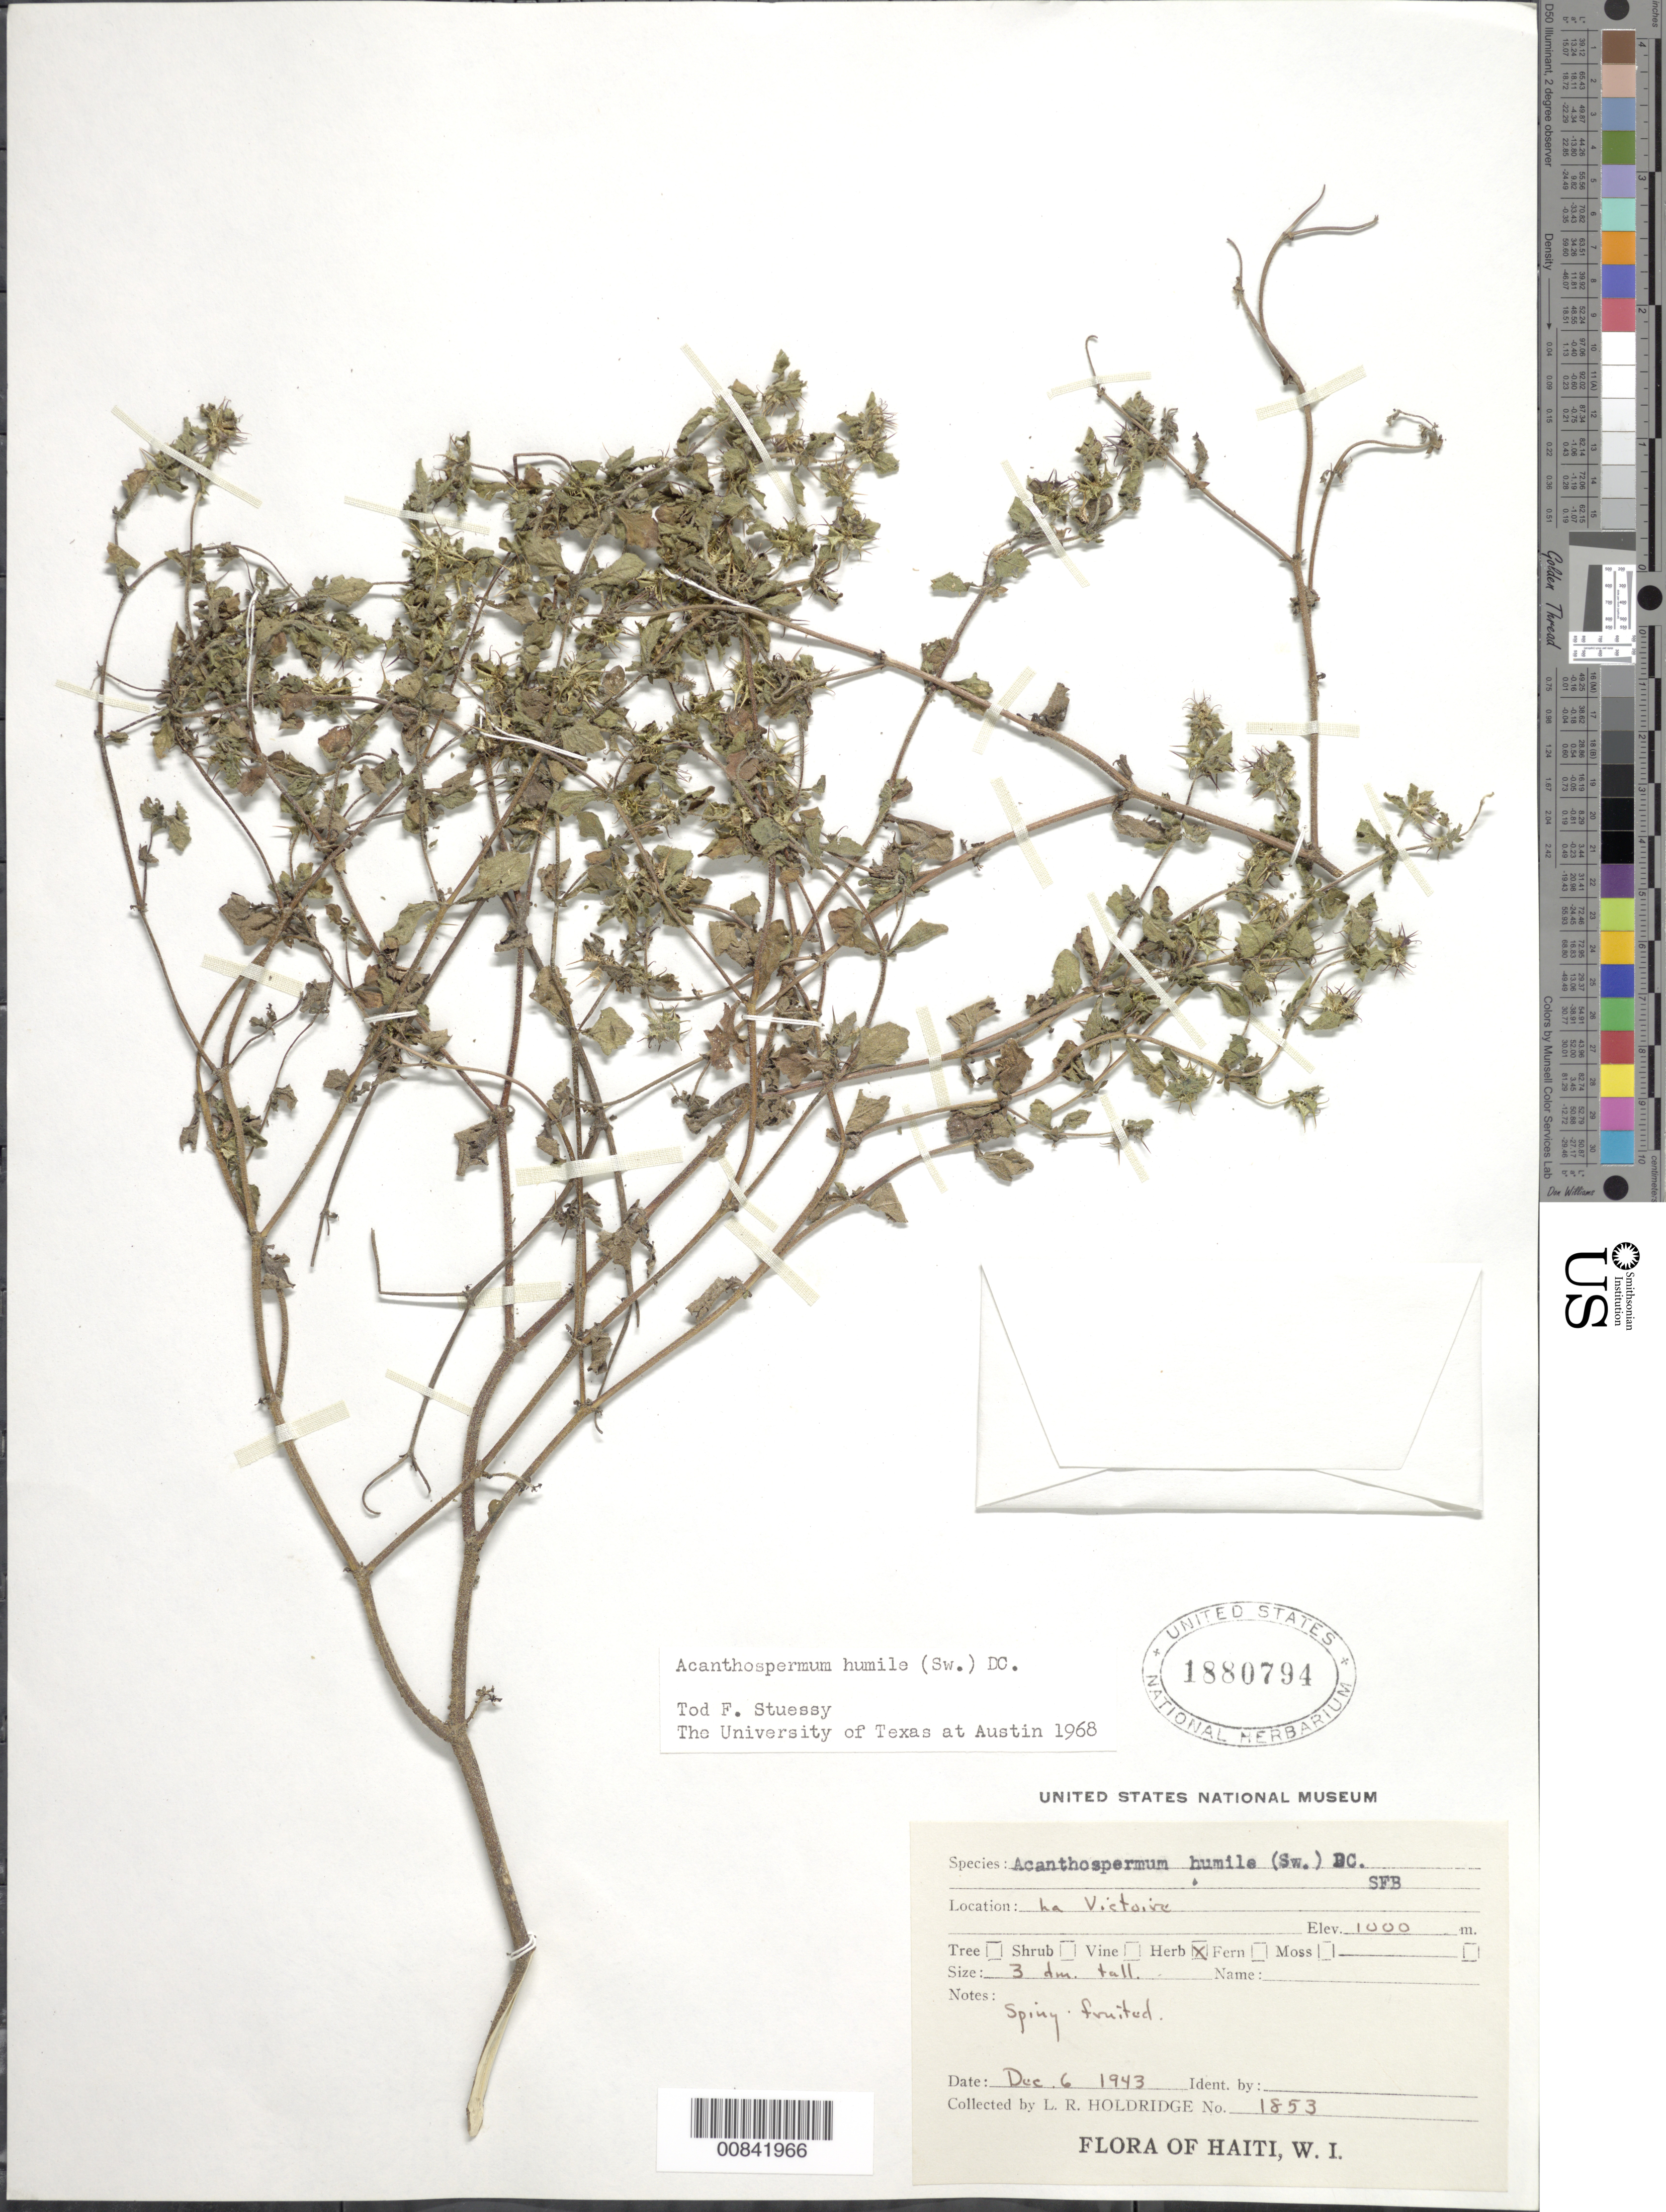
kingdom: Plantae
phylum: Tracheophyta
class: Magnoliopsida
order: Asterales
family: Asteraceae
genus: Acanthospermum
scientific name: Acanthospermum humile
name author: (Sw.) DC.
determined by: Stuessy, T. F.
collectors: L. Holdridge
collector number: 1853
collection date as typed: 06 Dec 1943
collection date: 1943-12-06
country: Haiti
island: Hispaniola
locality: La Victoire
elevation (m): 1000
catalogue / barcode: US 1880794